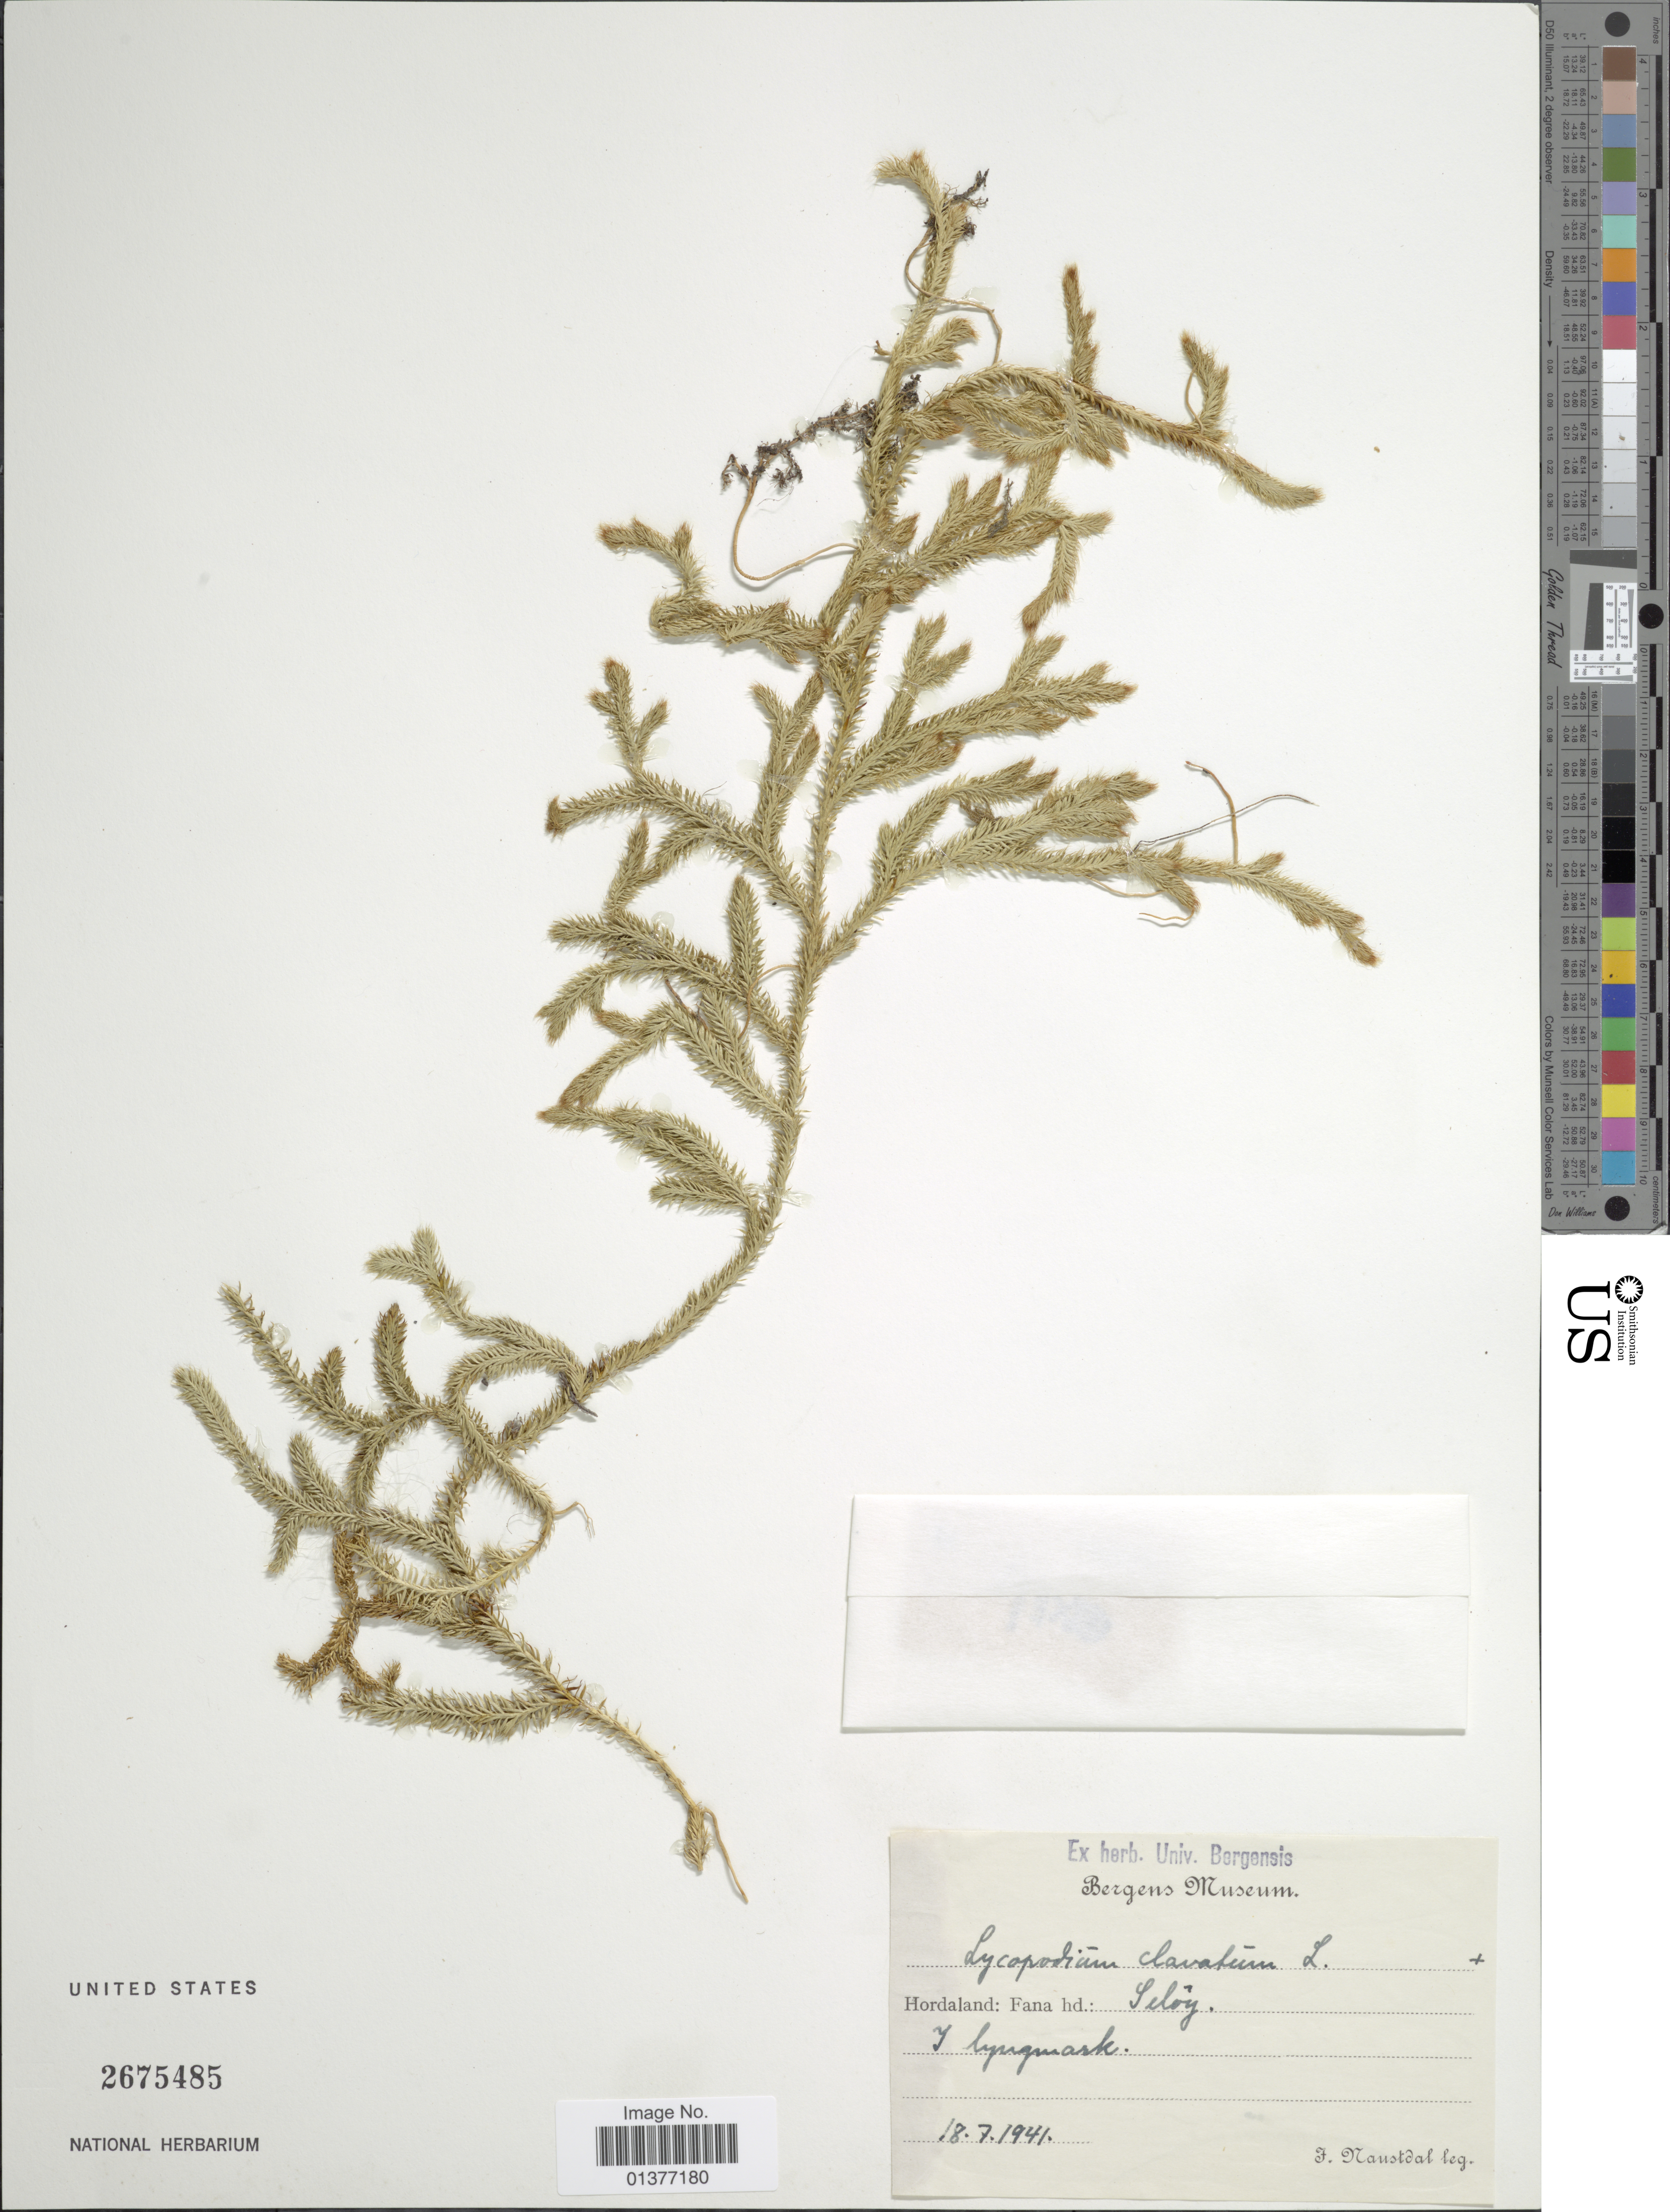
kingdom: Plantae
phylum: Tracheophyta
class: Lycopodiopsida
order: Lycopodiales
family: Lycopodiaceae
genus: Lycopodium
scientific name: Lycopodium clavatum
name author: L.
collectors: J. Naustdal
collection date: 1941-07-18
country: Norway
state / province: Hordaland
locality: Fana hd.: Seløy Y lyngmark.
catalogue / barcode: US 2675485